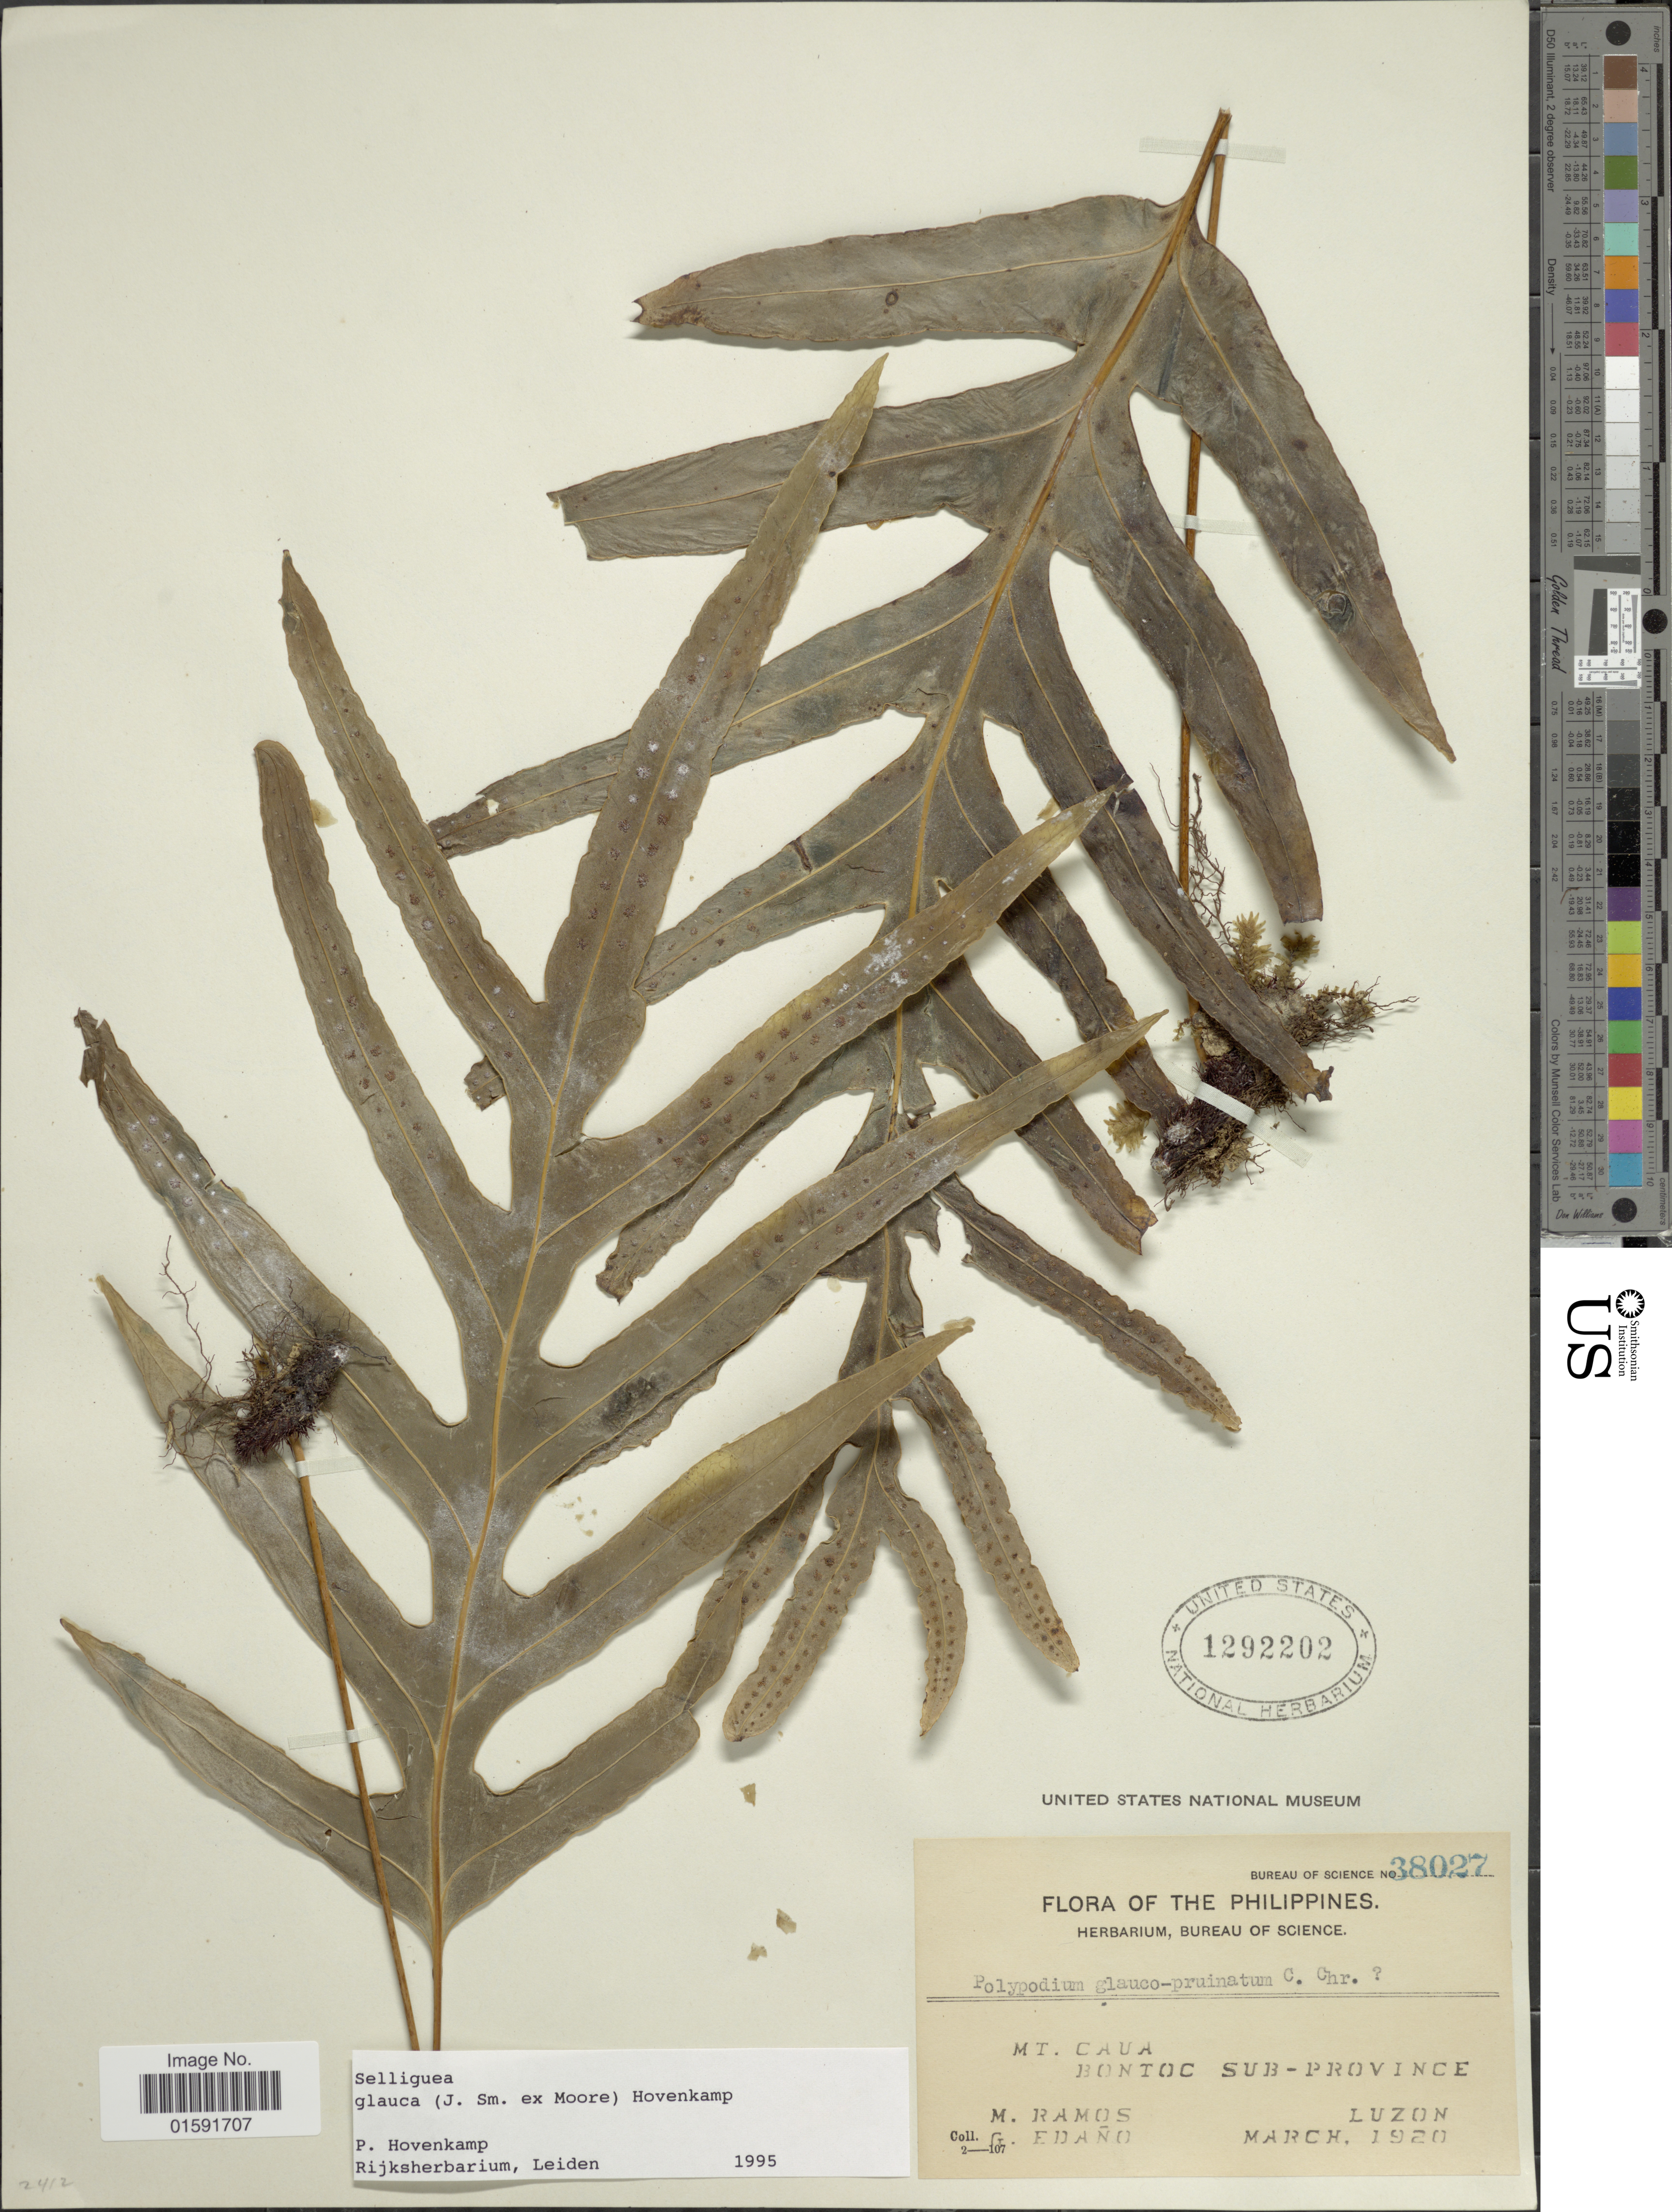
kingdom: Plantae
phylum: Tracheophyta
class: Polypodiopsida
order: Polypodiales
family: Polypodiaceae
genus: Selliguea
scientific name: Selliguea glauca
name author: (J. Sm. ex Brack.) Hovenkamp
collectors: M. Ramos & G. Edaño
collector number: Bureau of Science 38027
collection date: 1920-03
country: Philippines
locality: Mt. Caua, Bontoc Sub-Province, Luzon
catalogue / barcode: US 1292202